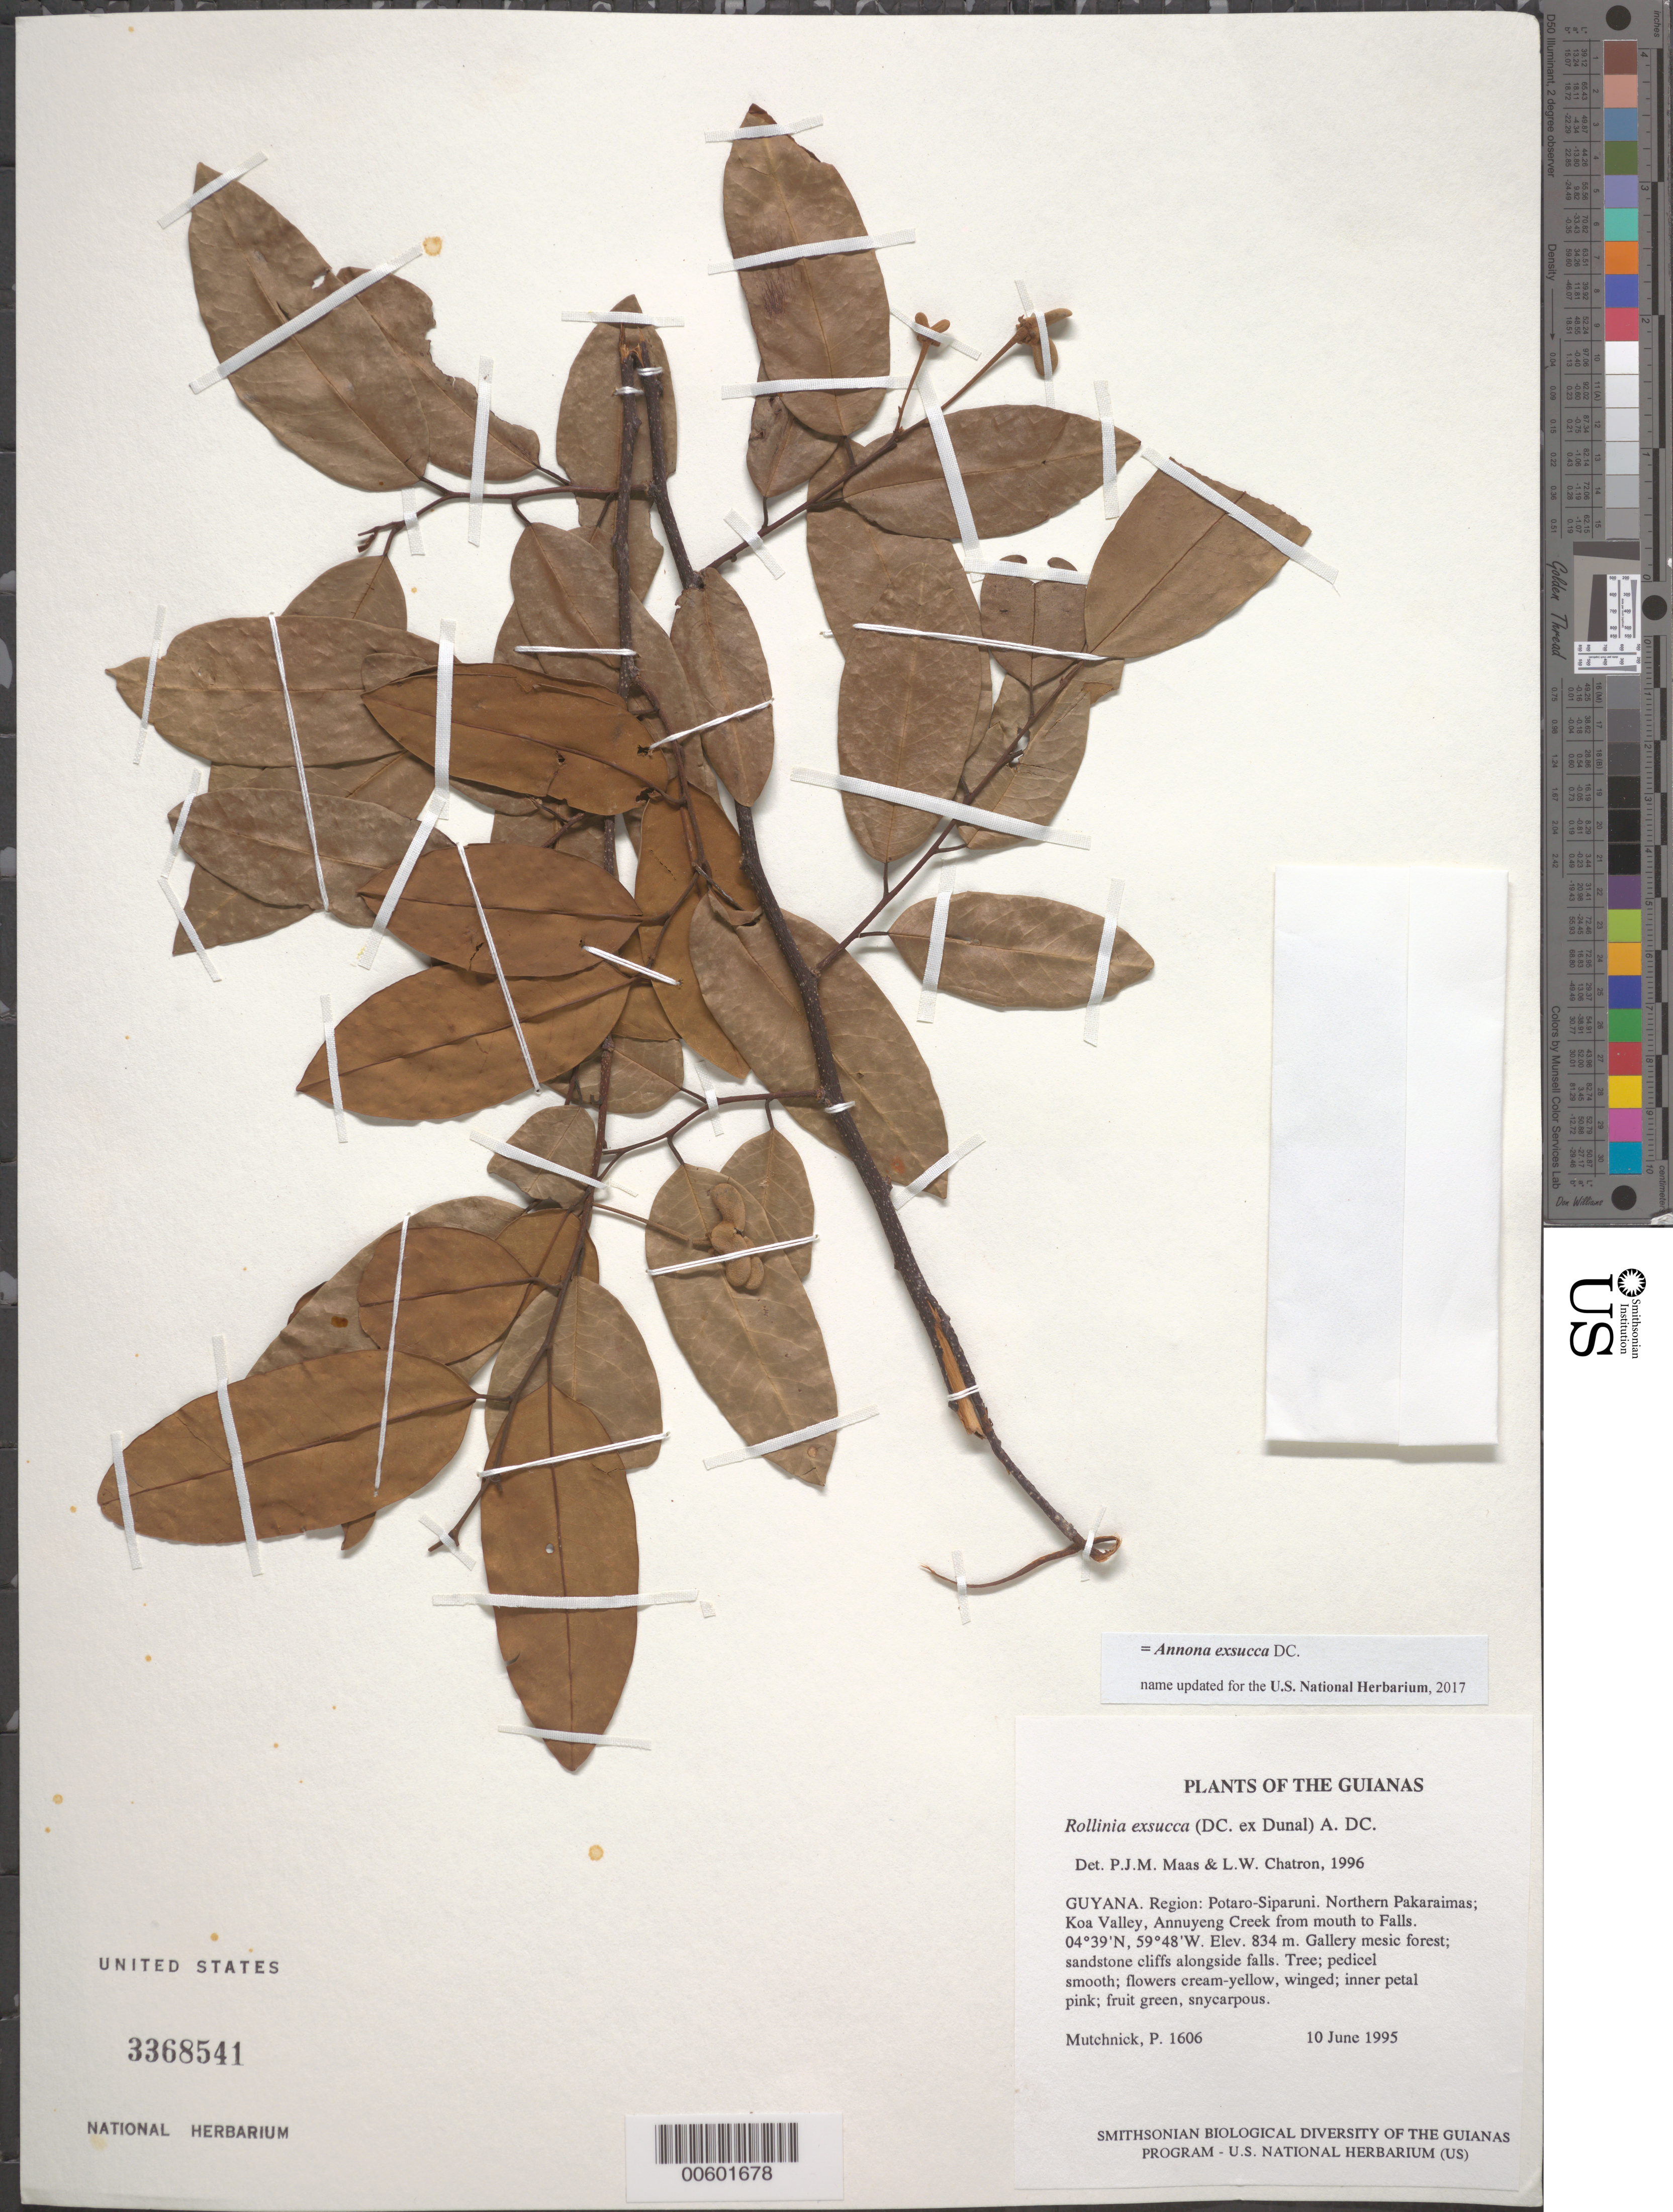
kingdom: Plantae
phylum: Tracheophyta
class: Magnoliopsida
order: Magnoliales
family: Annonaceae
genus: Annona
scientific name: Annona exsucca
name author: DC. ex Dunal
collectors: P. Mutchnick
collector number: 1606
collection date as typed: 10 June 1995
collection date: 1995-06-10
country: Guyana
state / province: Potaro-Siparuni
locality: Northern Pakaraimas; Koa Valley, Annuyeng Creek from mouth to Falls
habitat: Gallery mesic forest; sandstone cliffs alongside falls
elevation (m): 834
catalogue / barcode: US 3368541